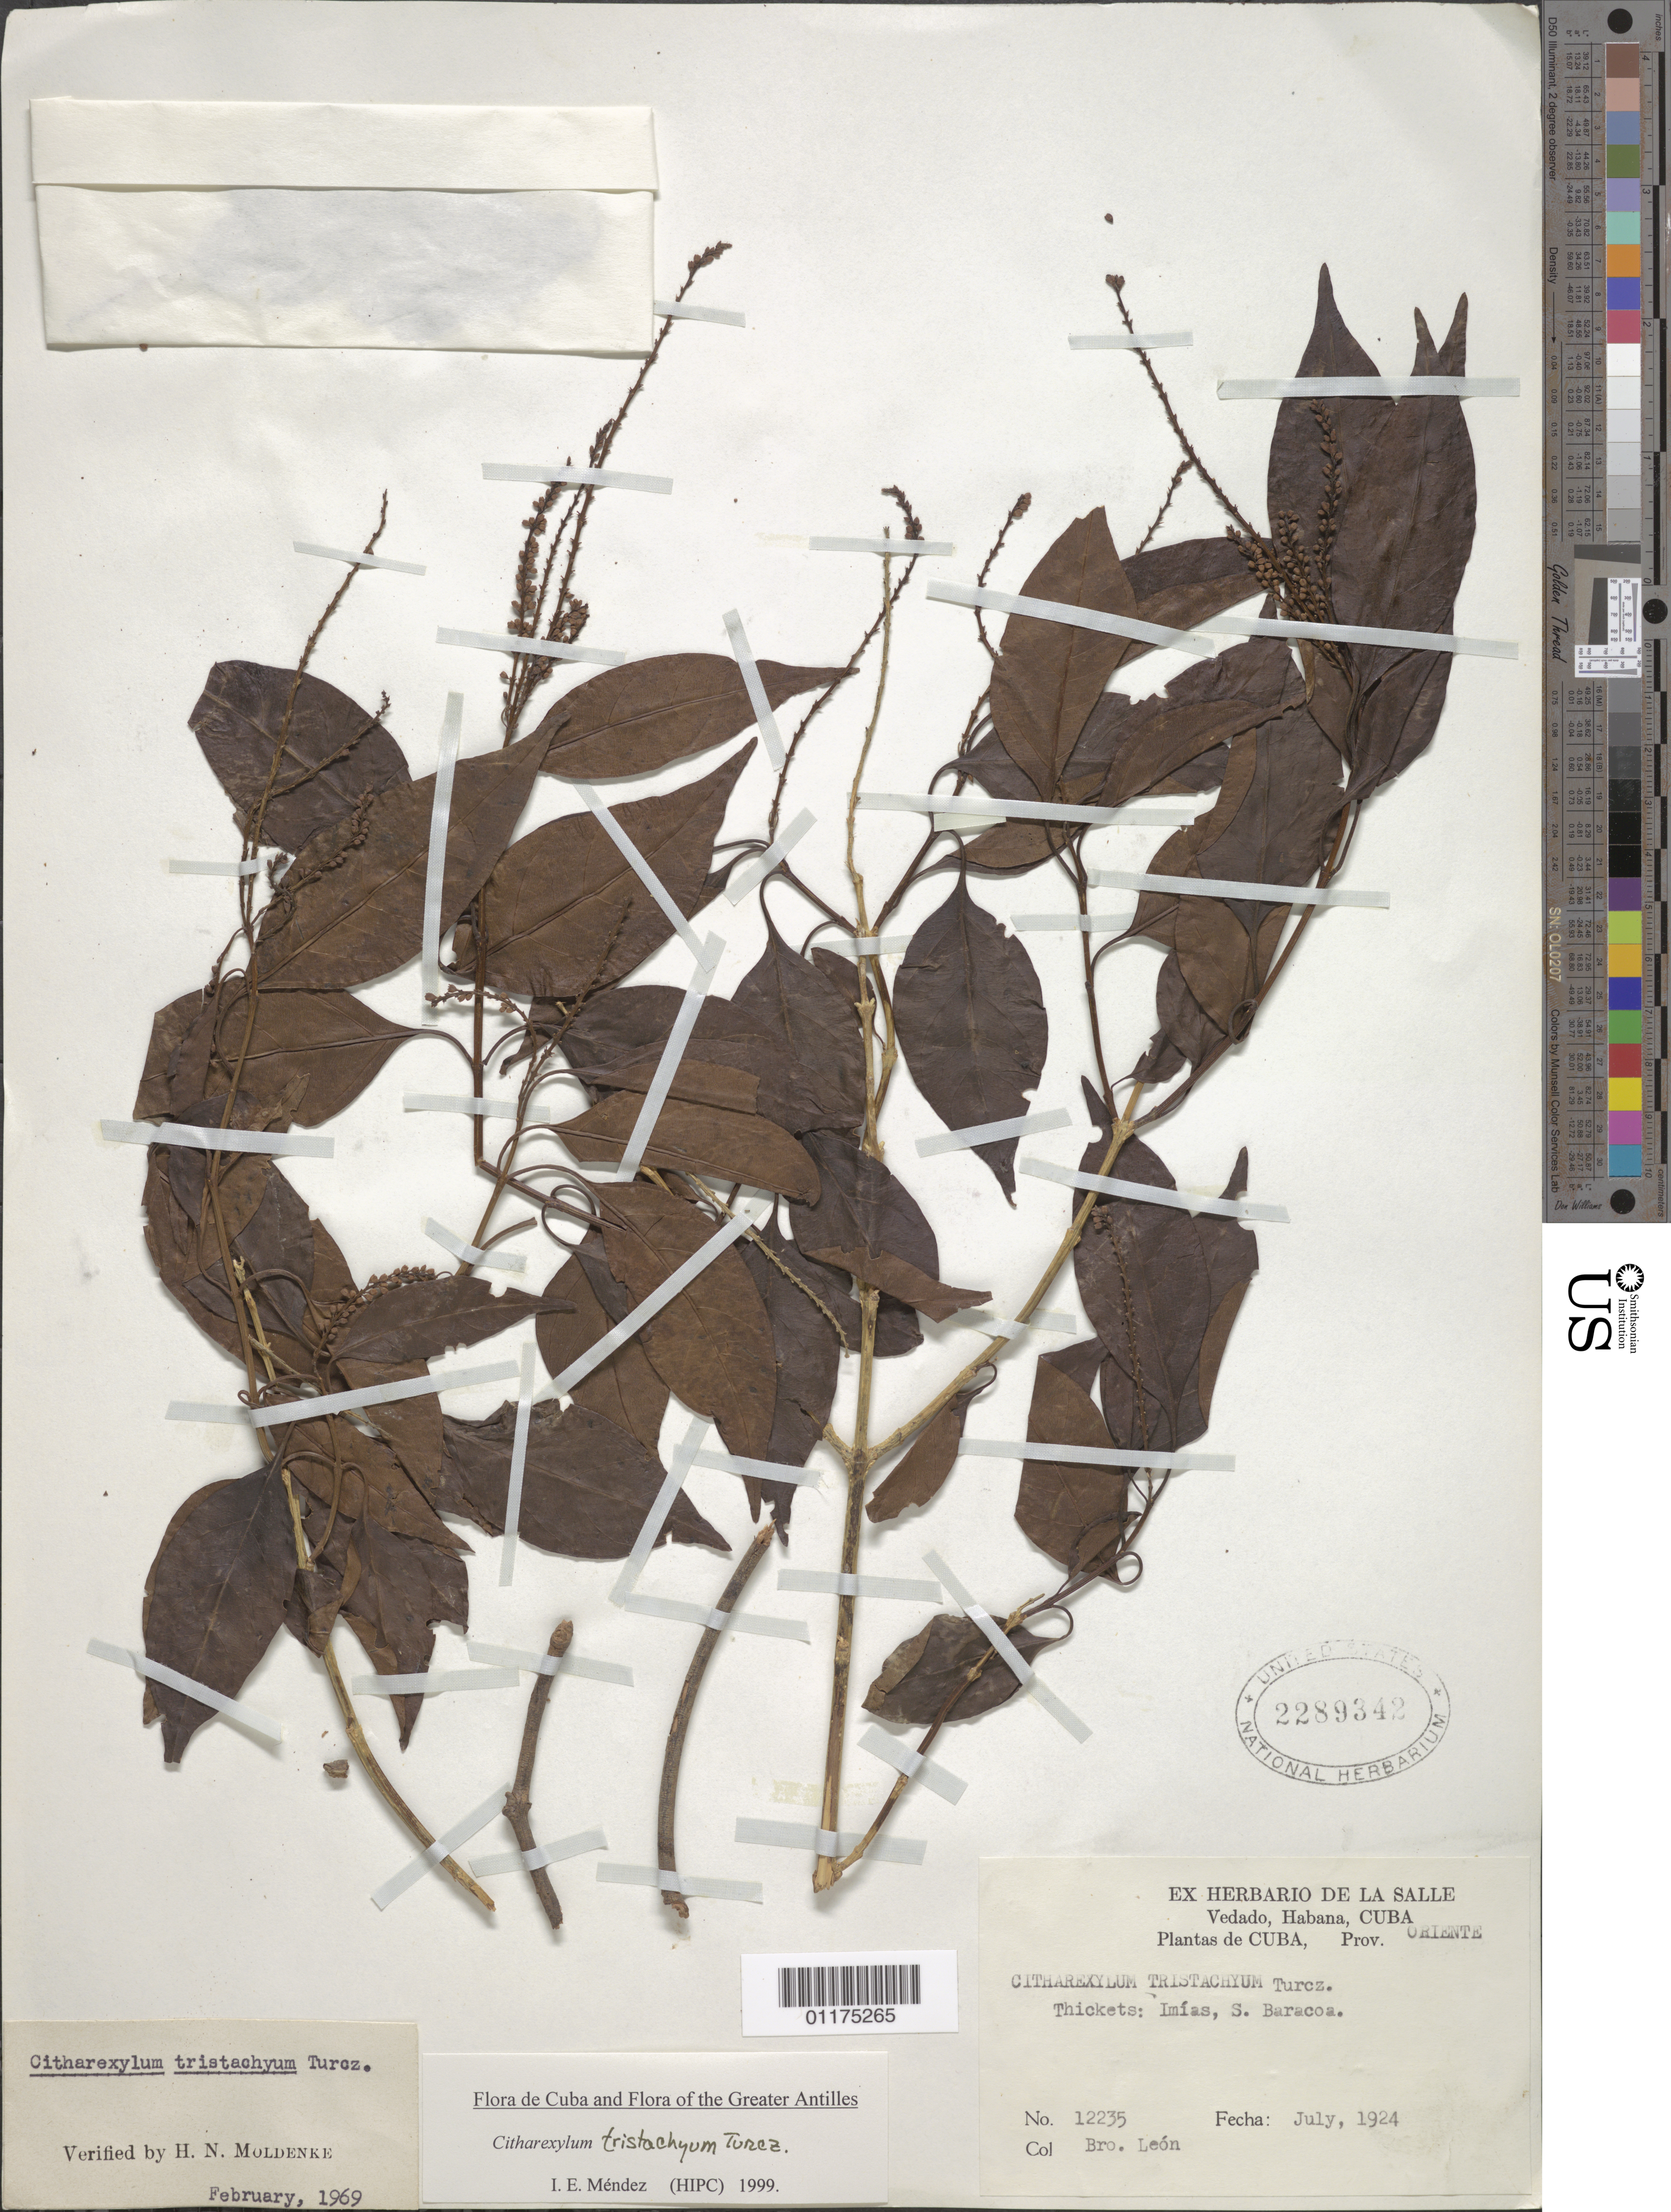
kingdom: Plantae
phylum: Tracheophyta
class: Magnoliopsida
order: Lamiales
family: Verbenaceae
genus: Citharexylum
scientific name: Citharexylum tristachyum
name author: Turcz.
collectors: Bro. León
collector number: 12235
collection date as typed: Jul 1924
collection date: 1924-07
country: Cuba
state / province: Oriente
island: Cuba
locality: Thickets: Imias, S. Baracao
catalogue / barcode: US 2289342